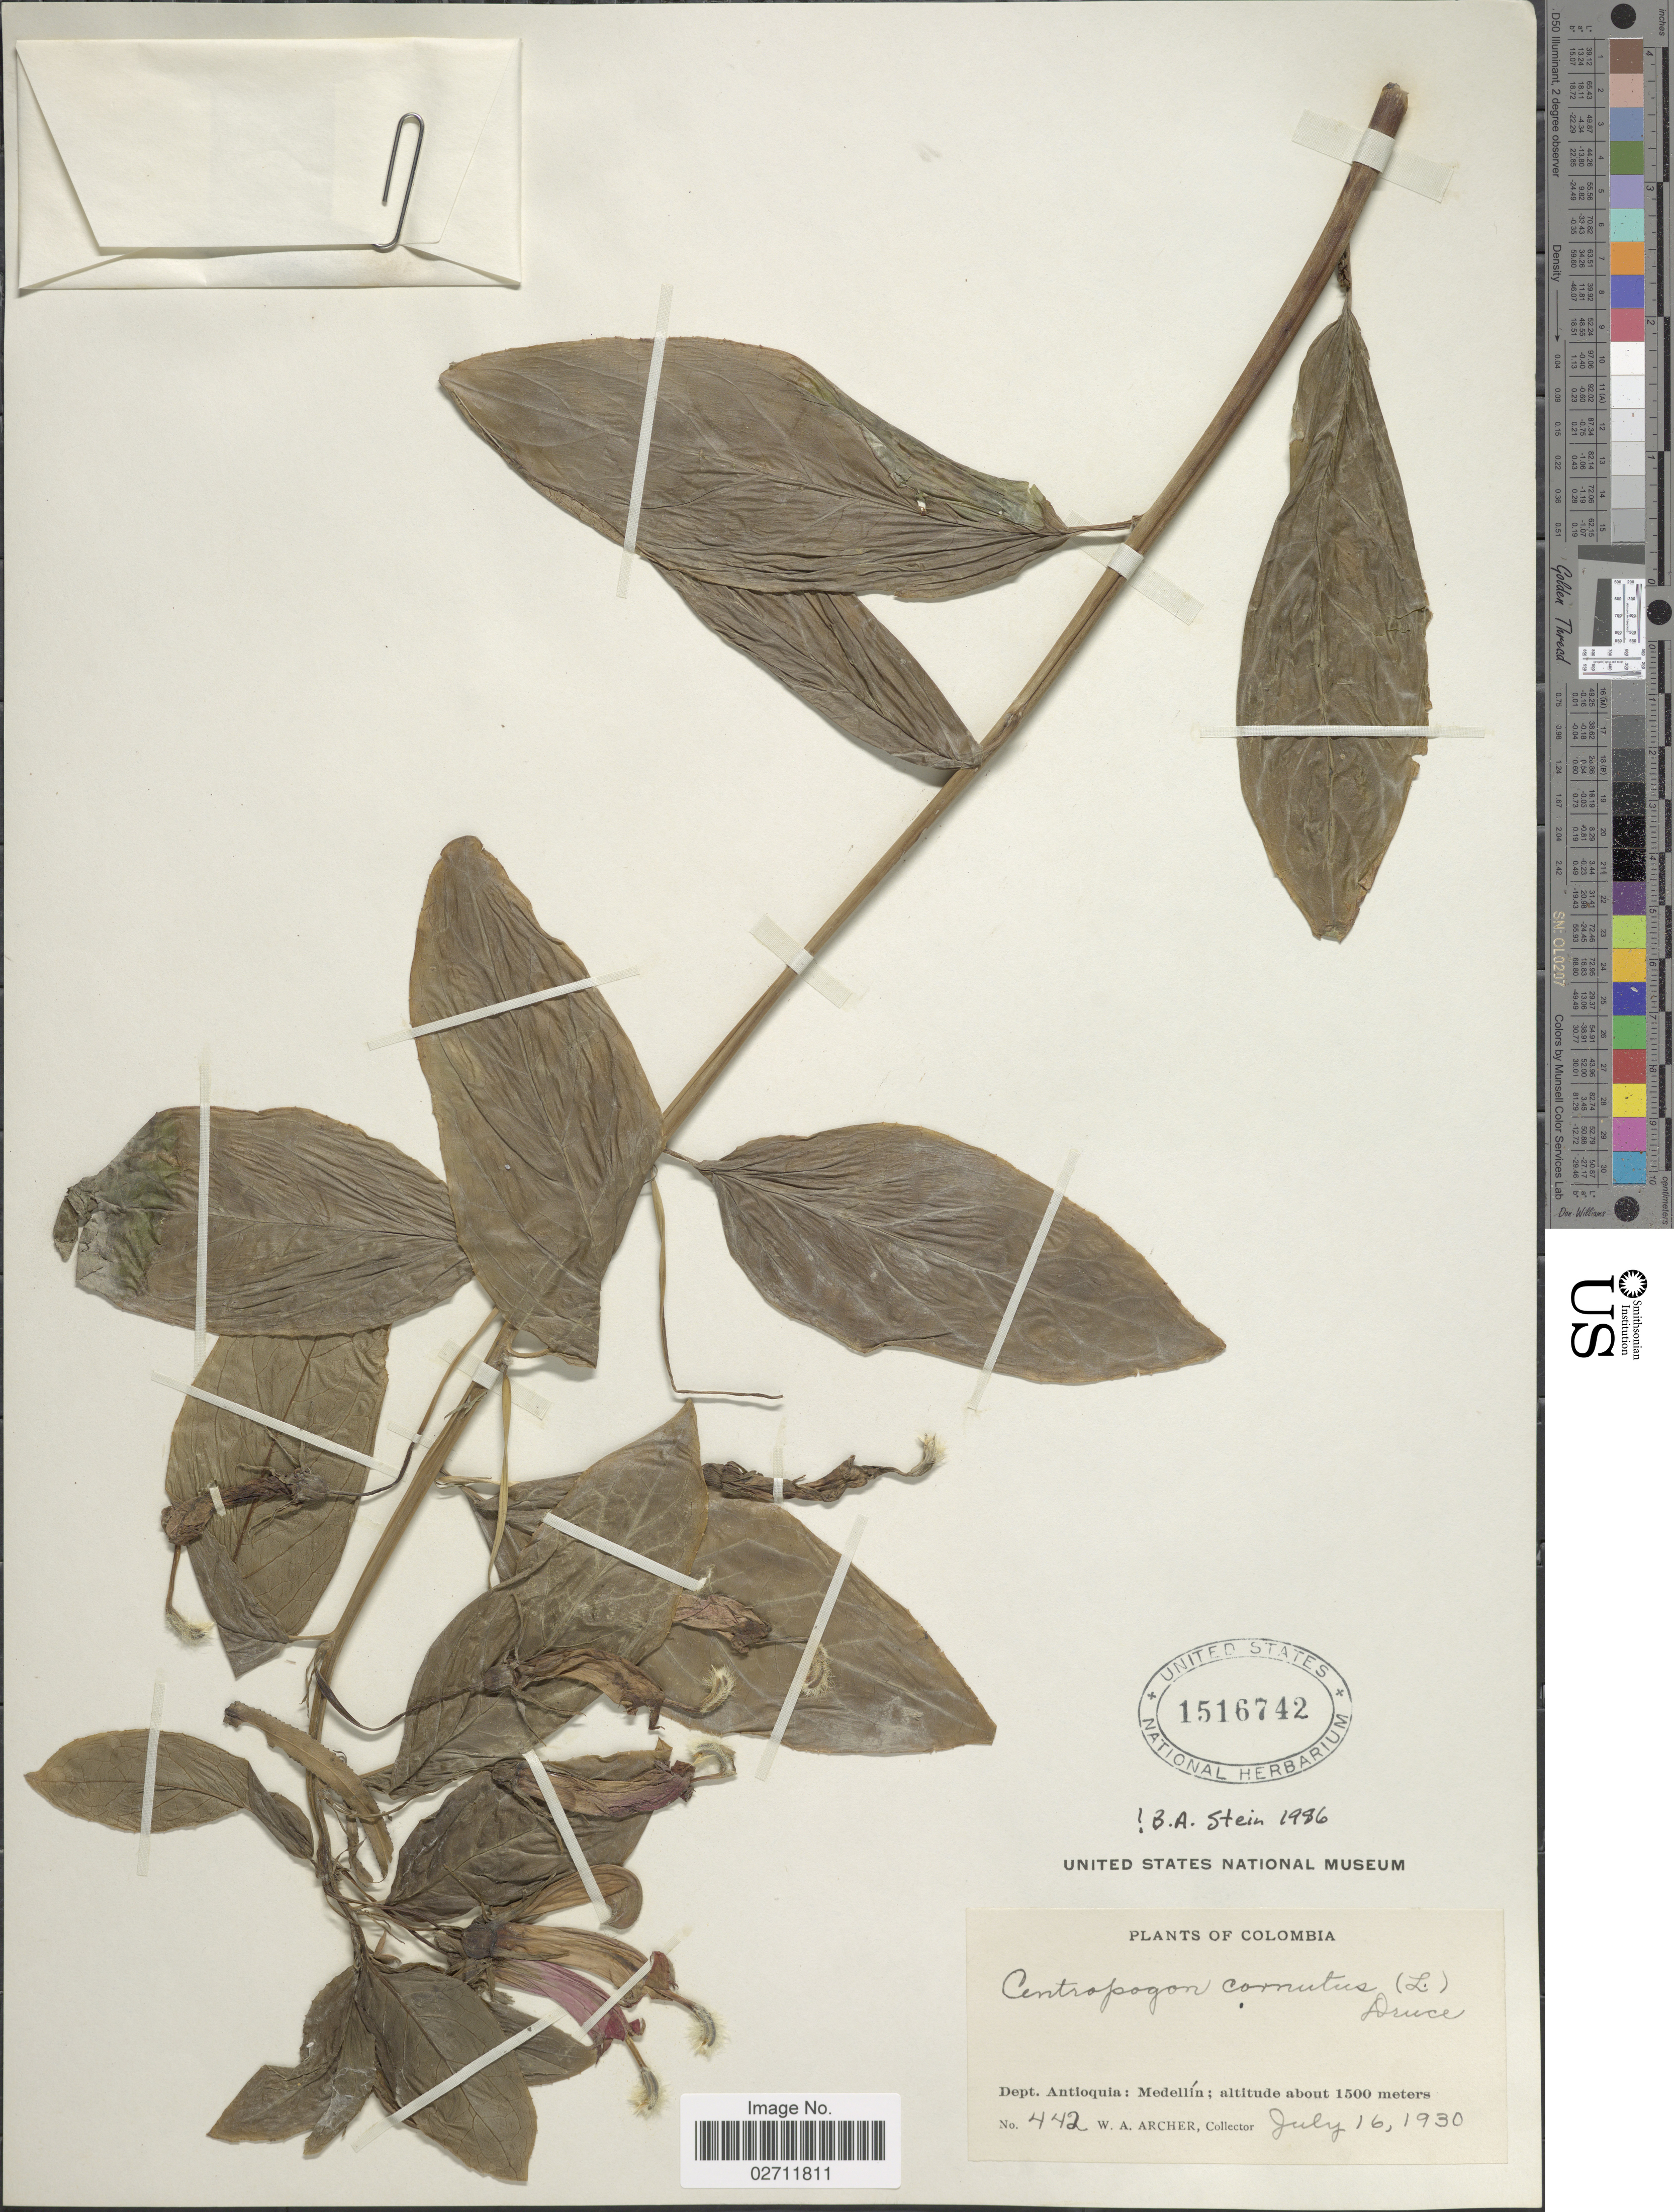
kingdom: Plantae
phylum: Tracheophyta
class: Magnoliopsida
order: Asterales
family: Campanulaceae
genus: Centropogon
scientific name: Centropogon cornutus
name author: (L.) Druce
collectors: W. A. Archer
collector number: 442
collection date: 1930-07-16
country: Colombia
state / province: Antioquia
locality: Medellin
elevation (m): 1500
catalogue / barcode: US 1516742